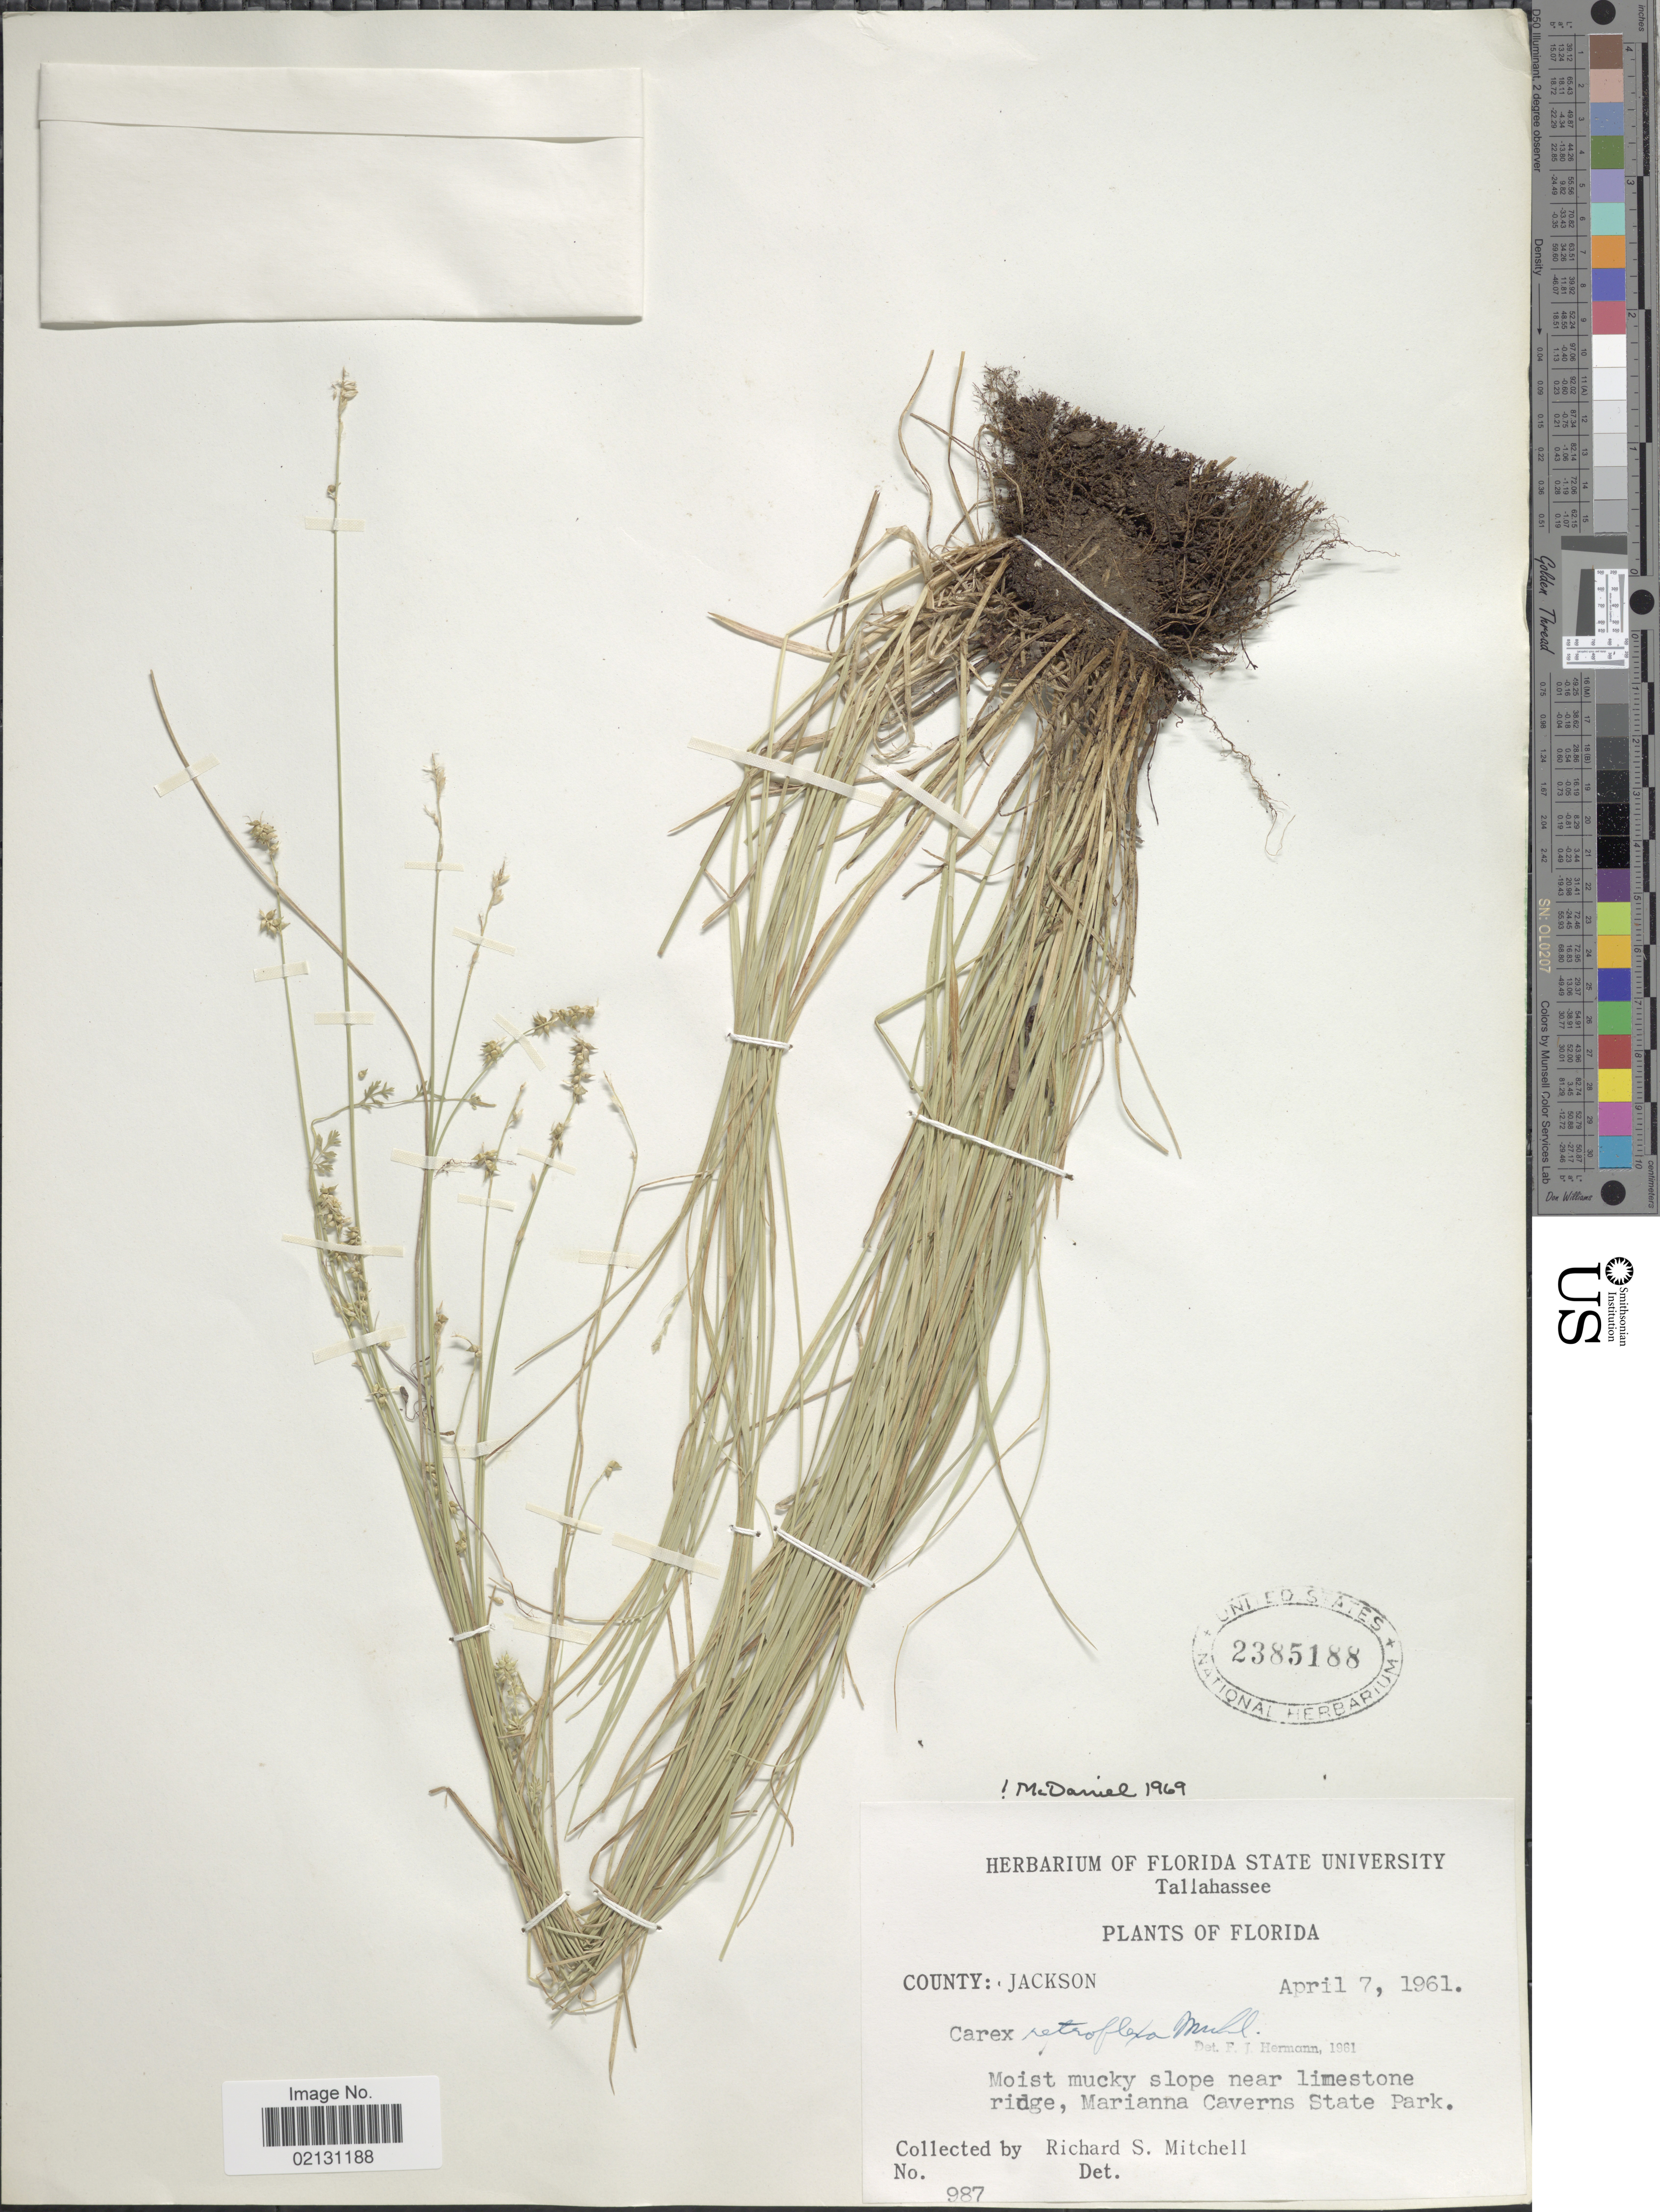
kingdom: Plantae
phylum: Tracheophyta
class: Liliopsida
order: Poales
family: Cyperaceae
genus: Carex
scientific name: Carex retroflexa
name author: Muhl. ex Willd.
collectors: R. S. Mitchell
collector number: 987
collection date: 1961-04-07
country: United States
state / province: Florida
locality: County: Jackson, Moist mucky slope near limestone ridge, Marianna Caverns State Park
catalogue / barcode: US 2385188